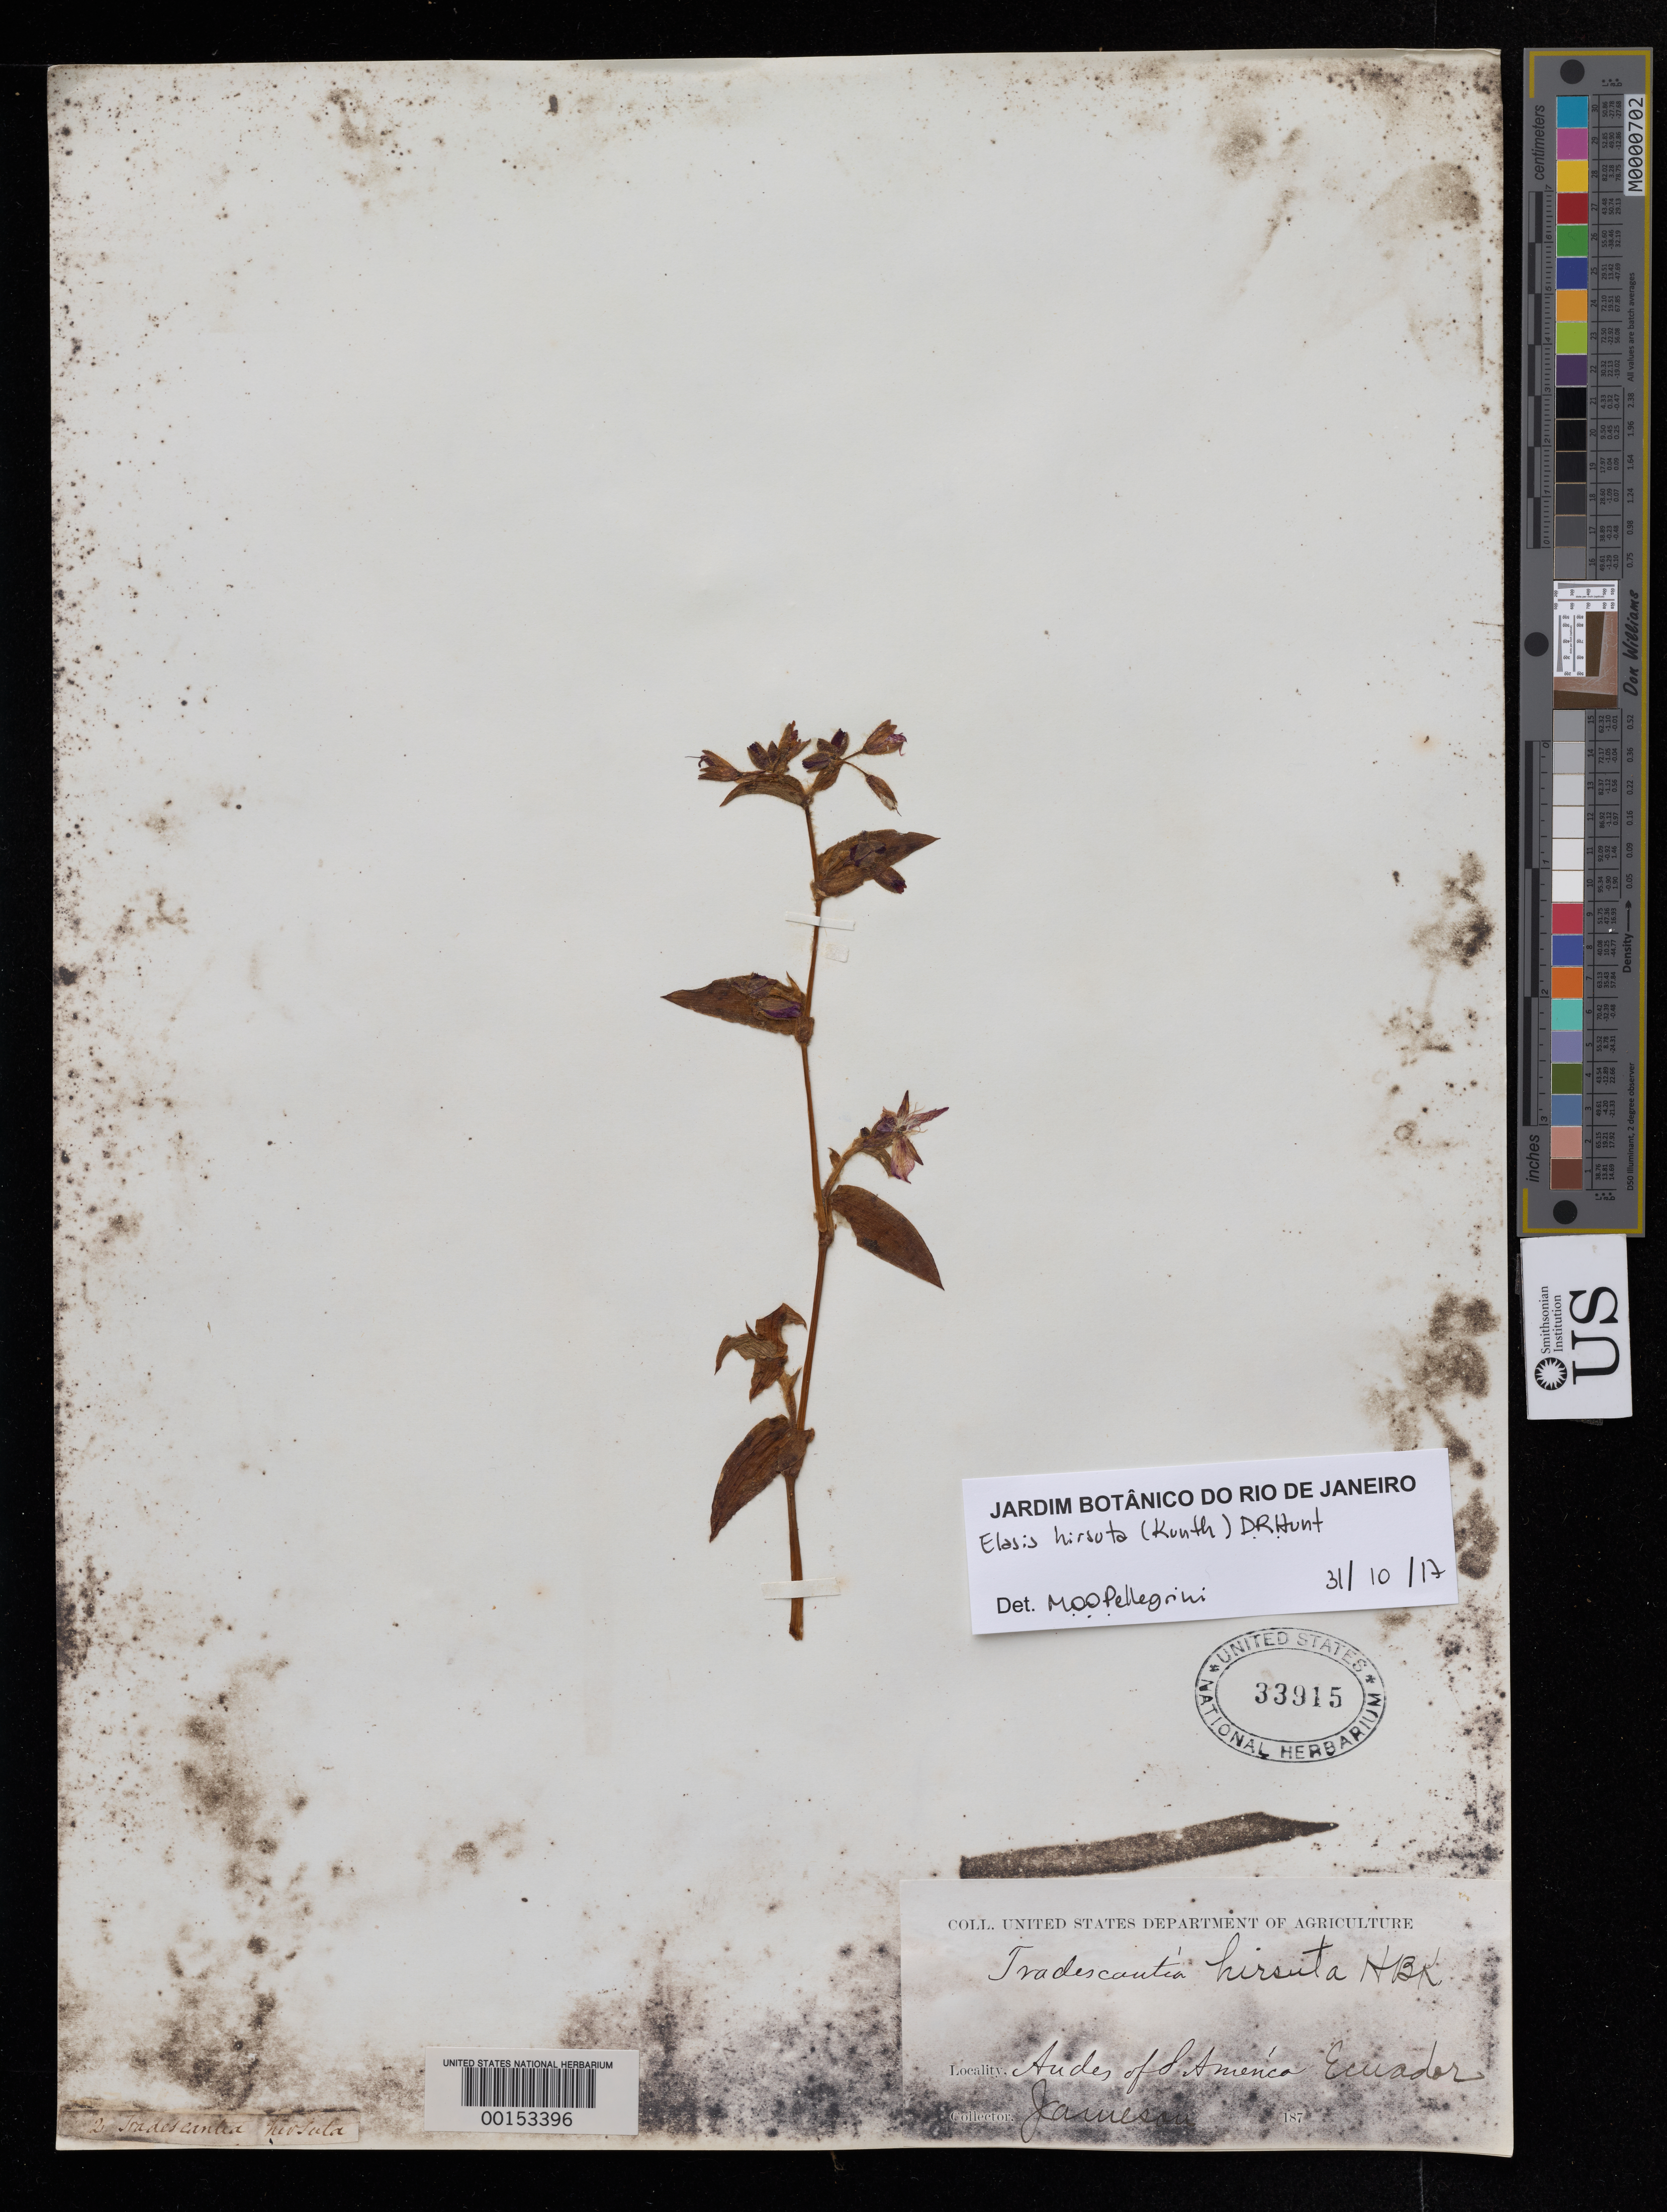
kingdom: Plantae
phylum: Tracheophyta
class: Liliopsida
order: Commelinales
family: Commelinaceae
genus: Elasis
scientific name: Elasis hirsuta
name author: (Kunth) D.R. Hunt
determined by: Pellegrini, M. O. de Oliveira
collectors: W. Jameson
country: Ecuador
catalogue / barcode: US 33915